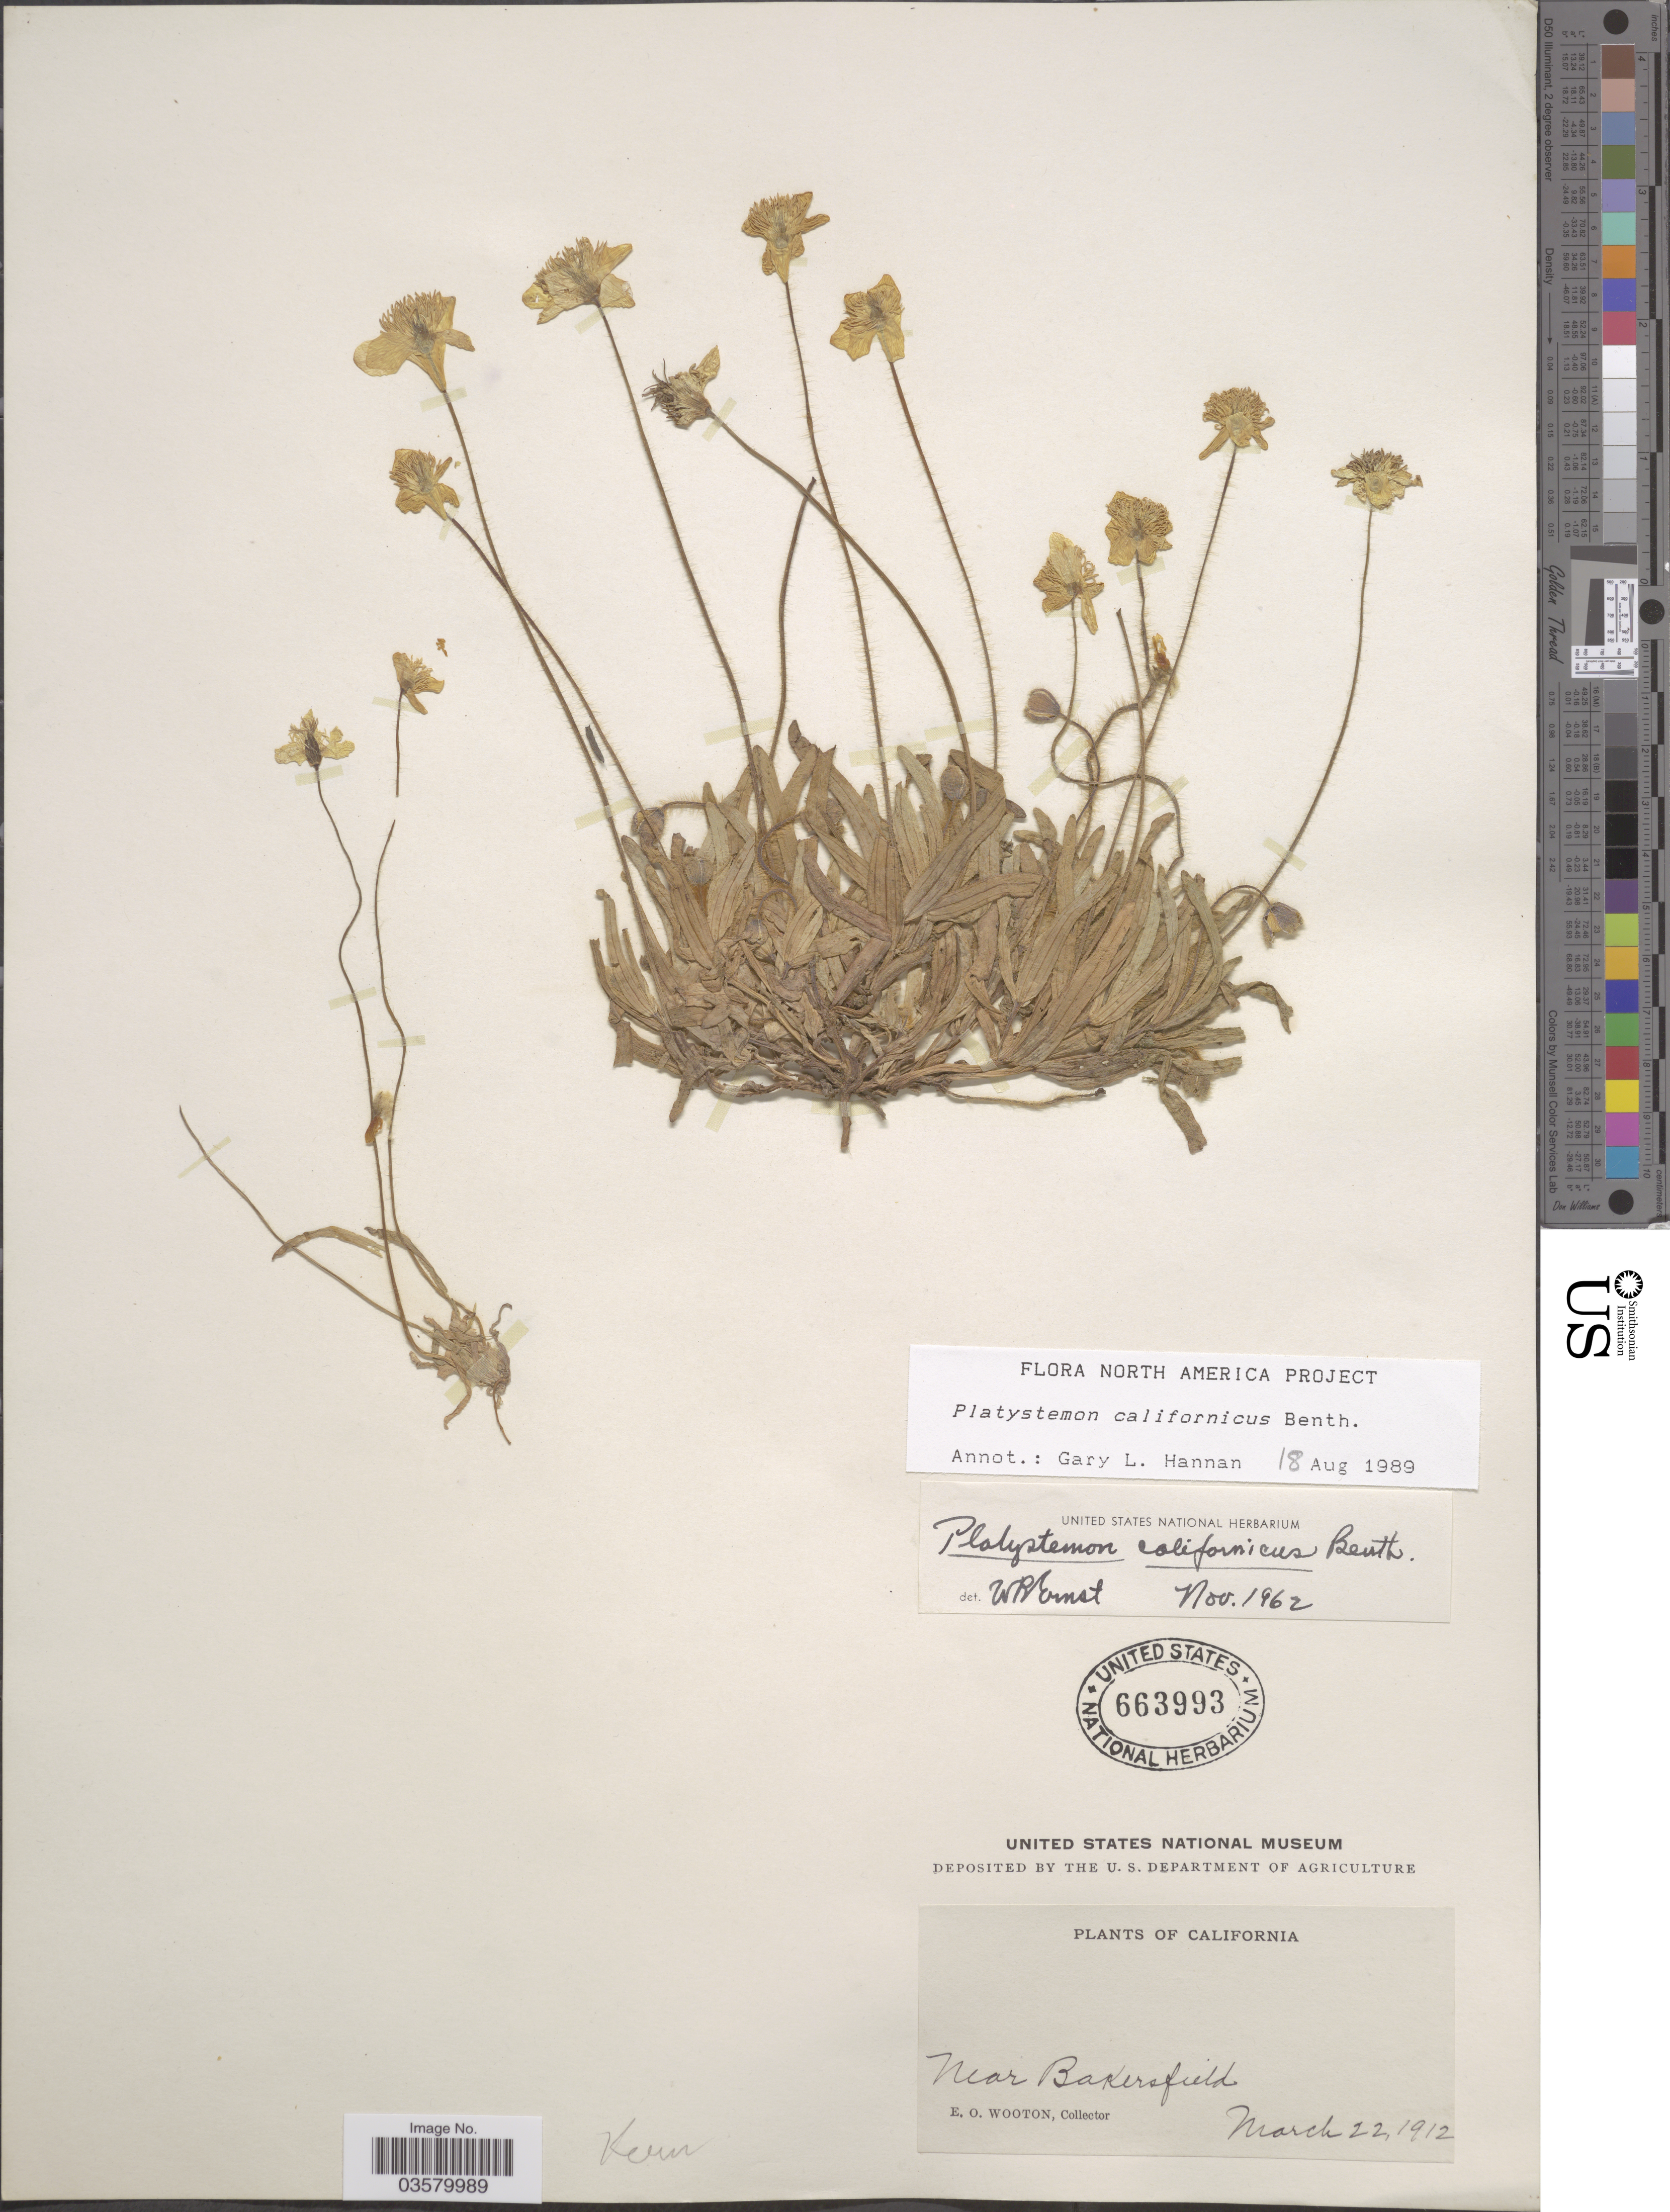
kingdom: Plantae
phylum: Tracheophyta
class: Magnoliopsida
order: Ranunculales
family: Papaveraceae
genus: Platystemon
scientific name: Platystemon californicus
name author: Benth.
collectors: E. O. Wooton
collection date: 1912-03-22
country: United States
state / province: California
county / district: Kern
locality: Near Bakersfield. Kern.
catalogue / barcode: US 663993